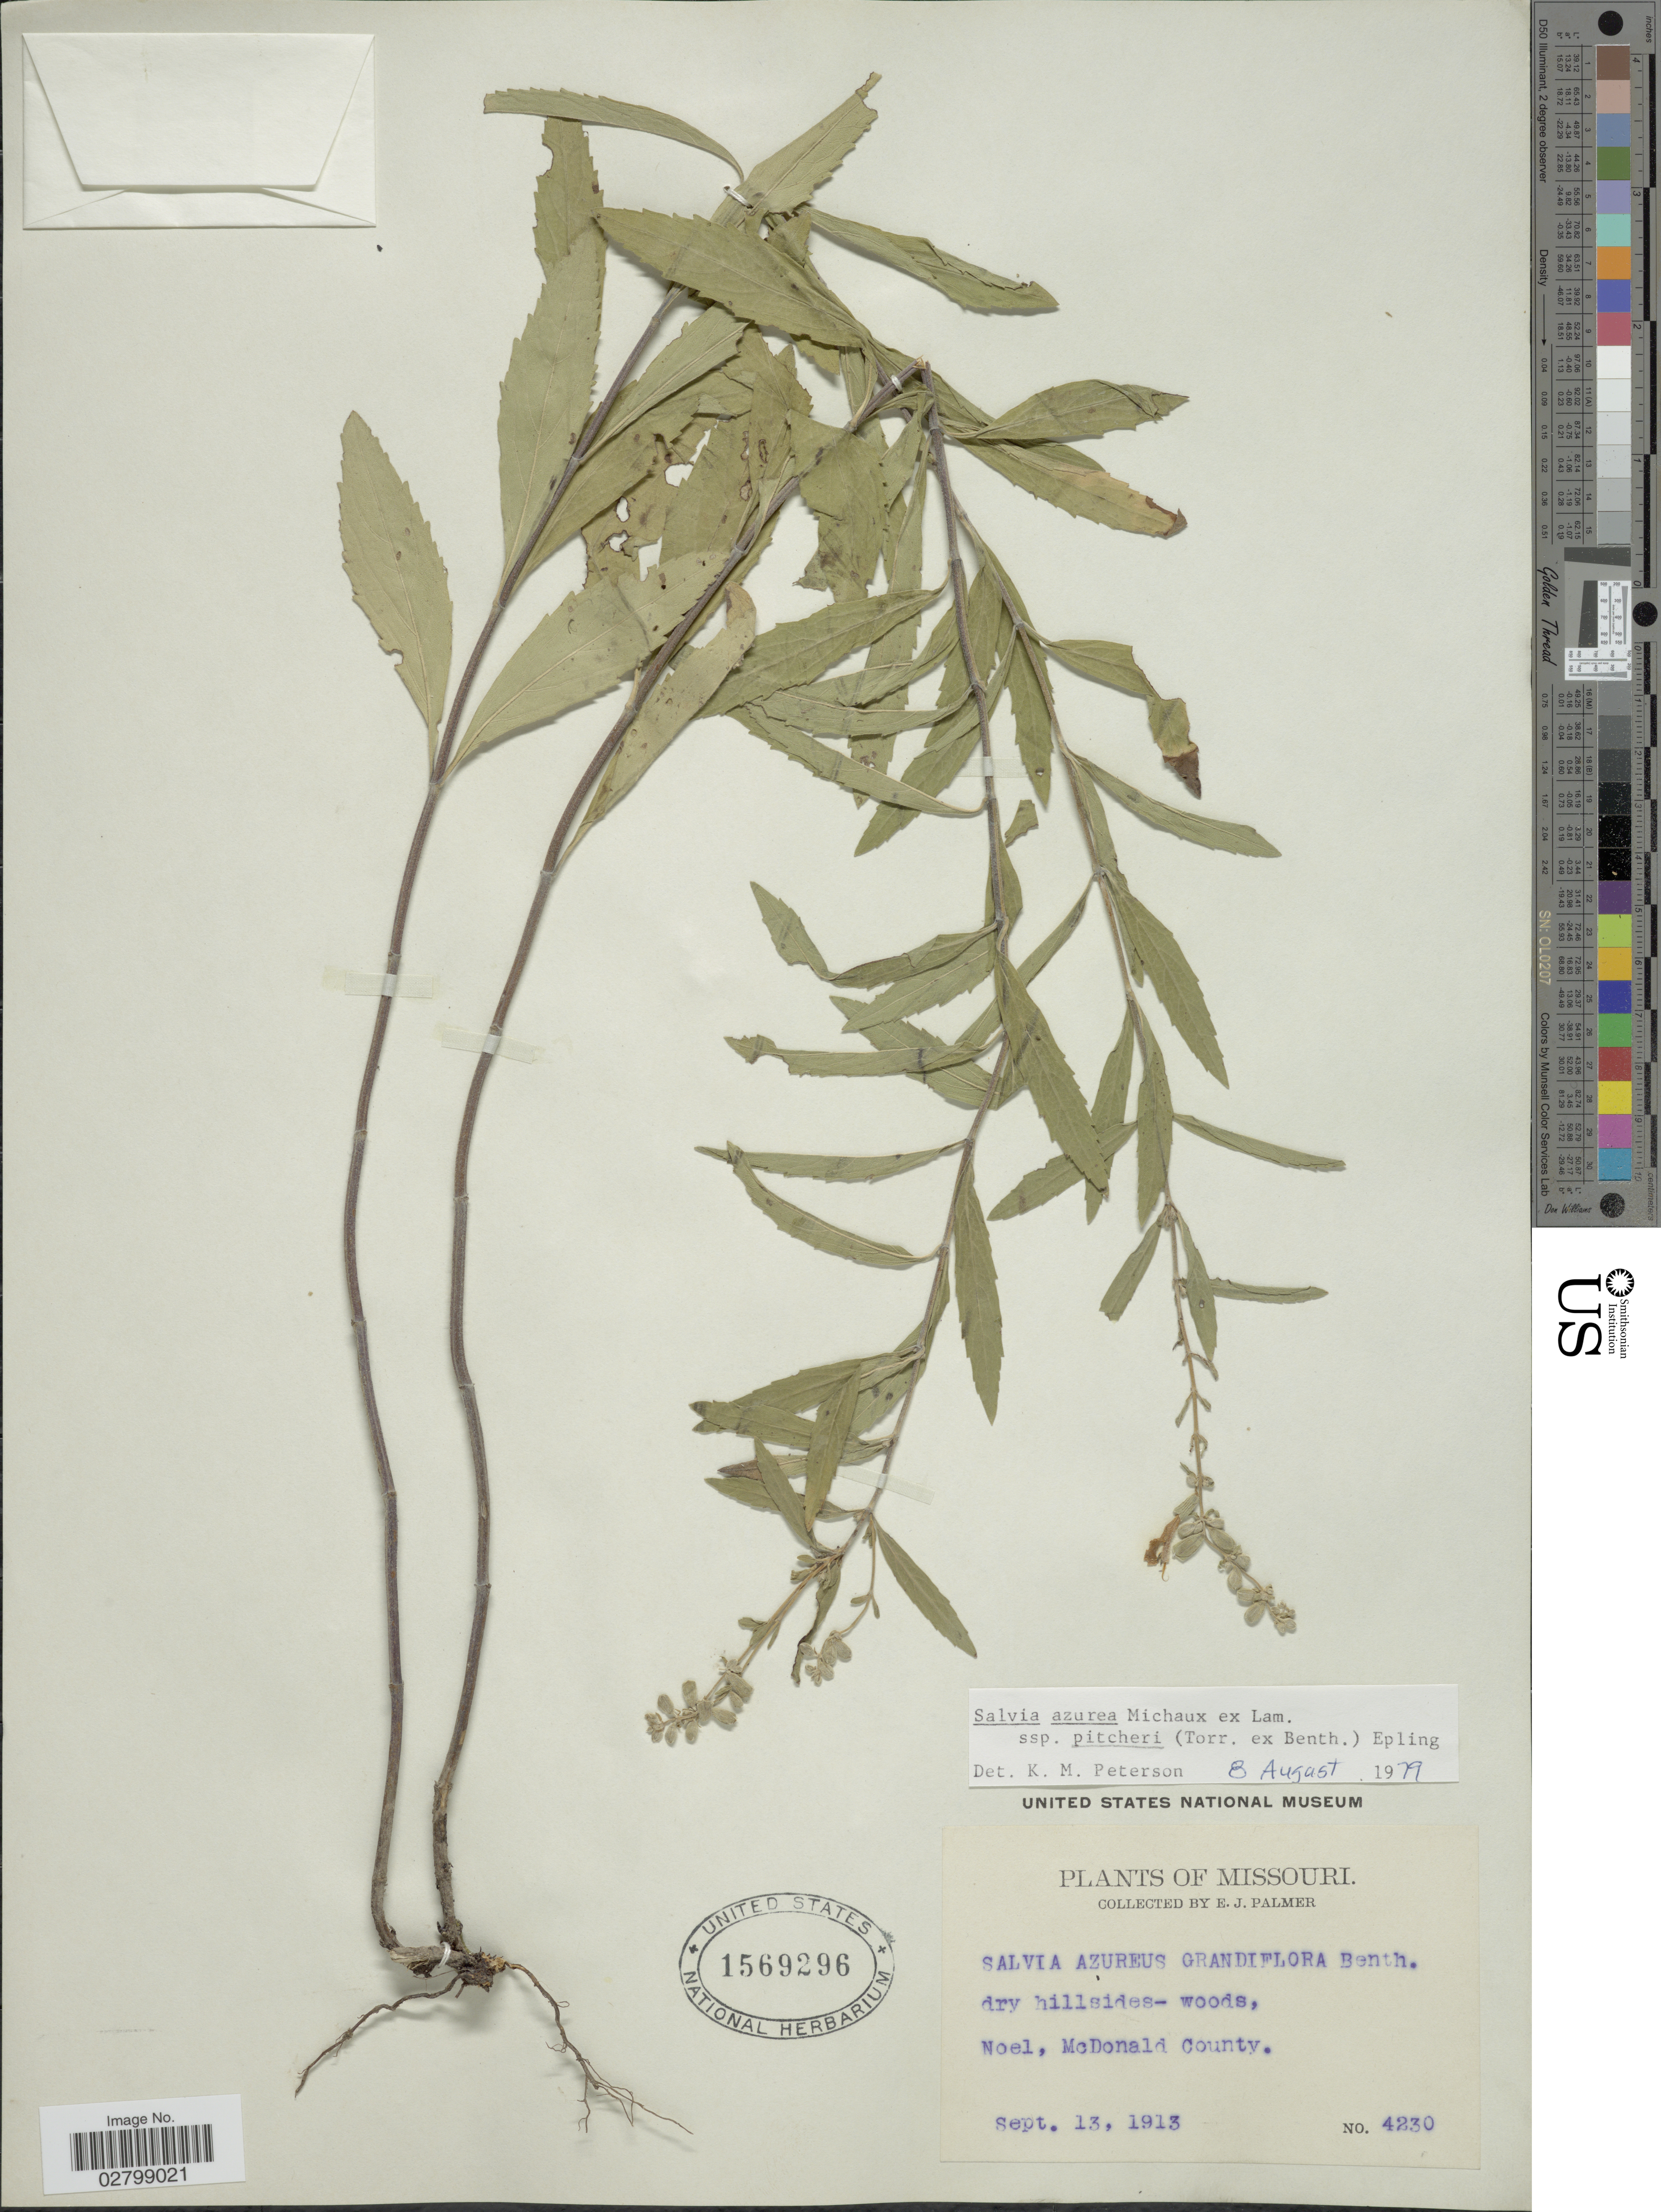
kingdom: Plantae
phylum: Tracheophyta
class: Magnoliopsida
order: Lamiales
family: Lamiaceae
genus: Salvia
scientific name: Salvia azurea subsp. pitcheri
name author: Michx. ex Lam.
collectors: E. J. Palmer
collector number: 4230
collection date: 1913-09-13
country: United States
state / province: Missouri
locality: Noel, McDonald County.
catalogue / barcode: US 1569296